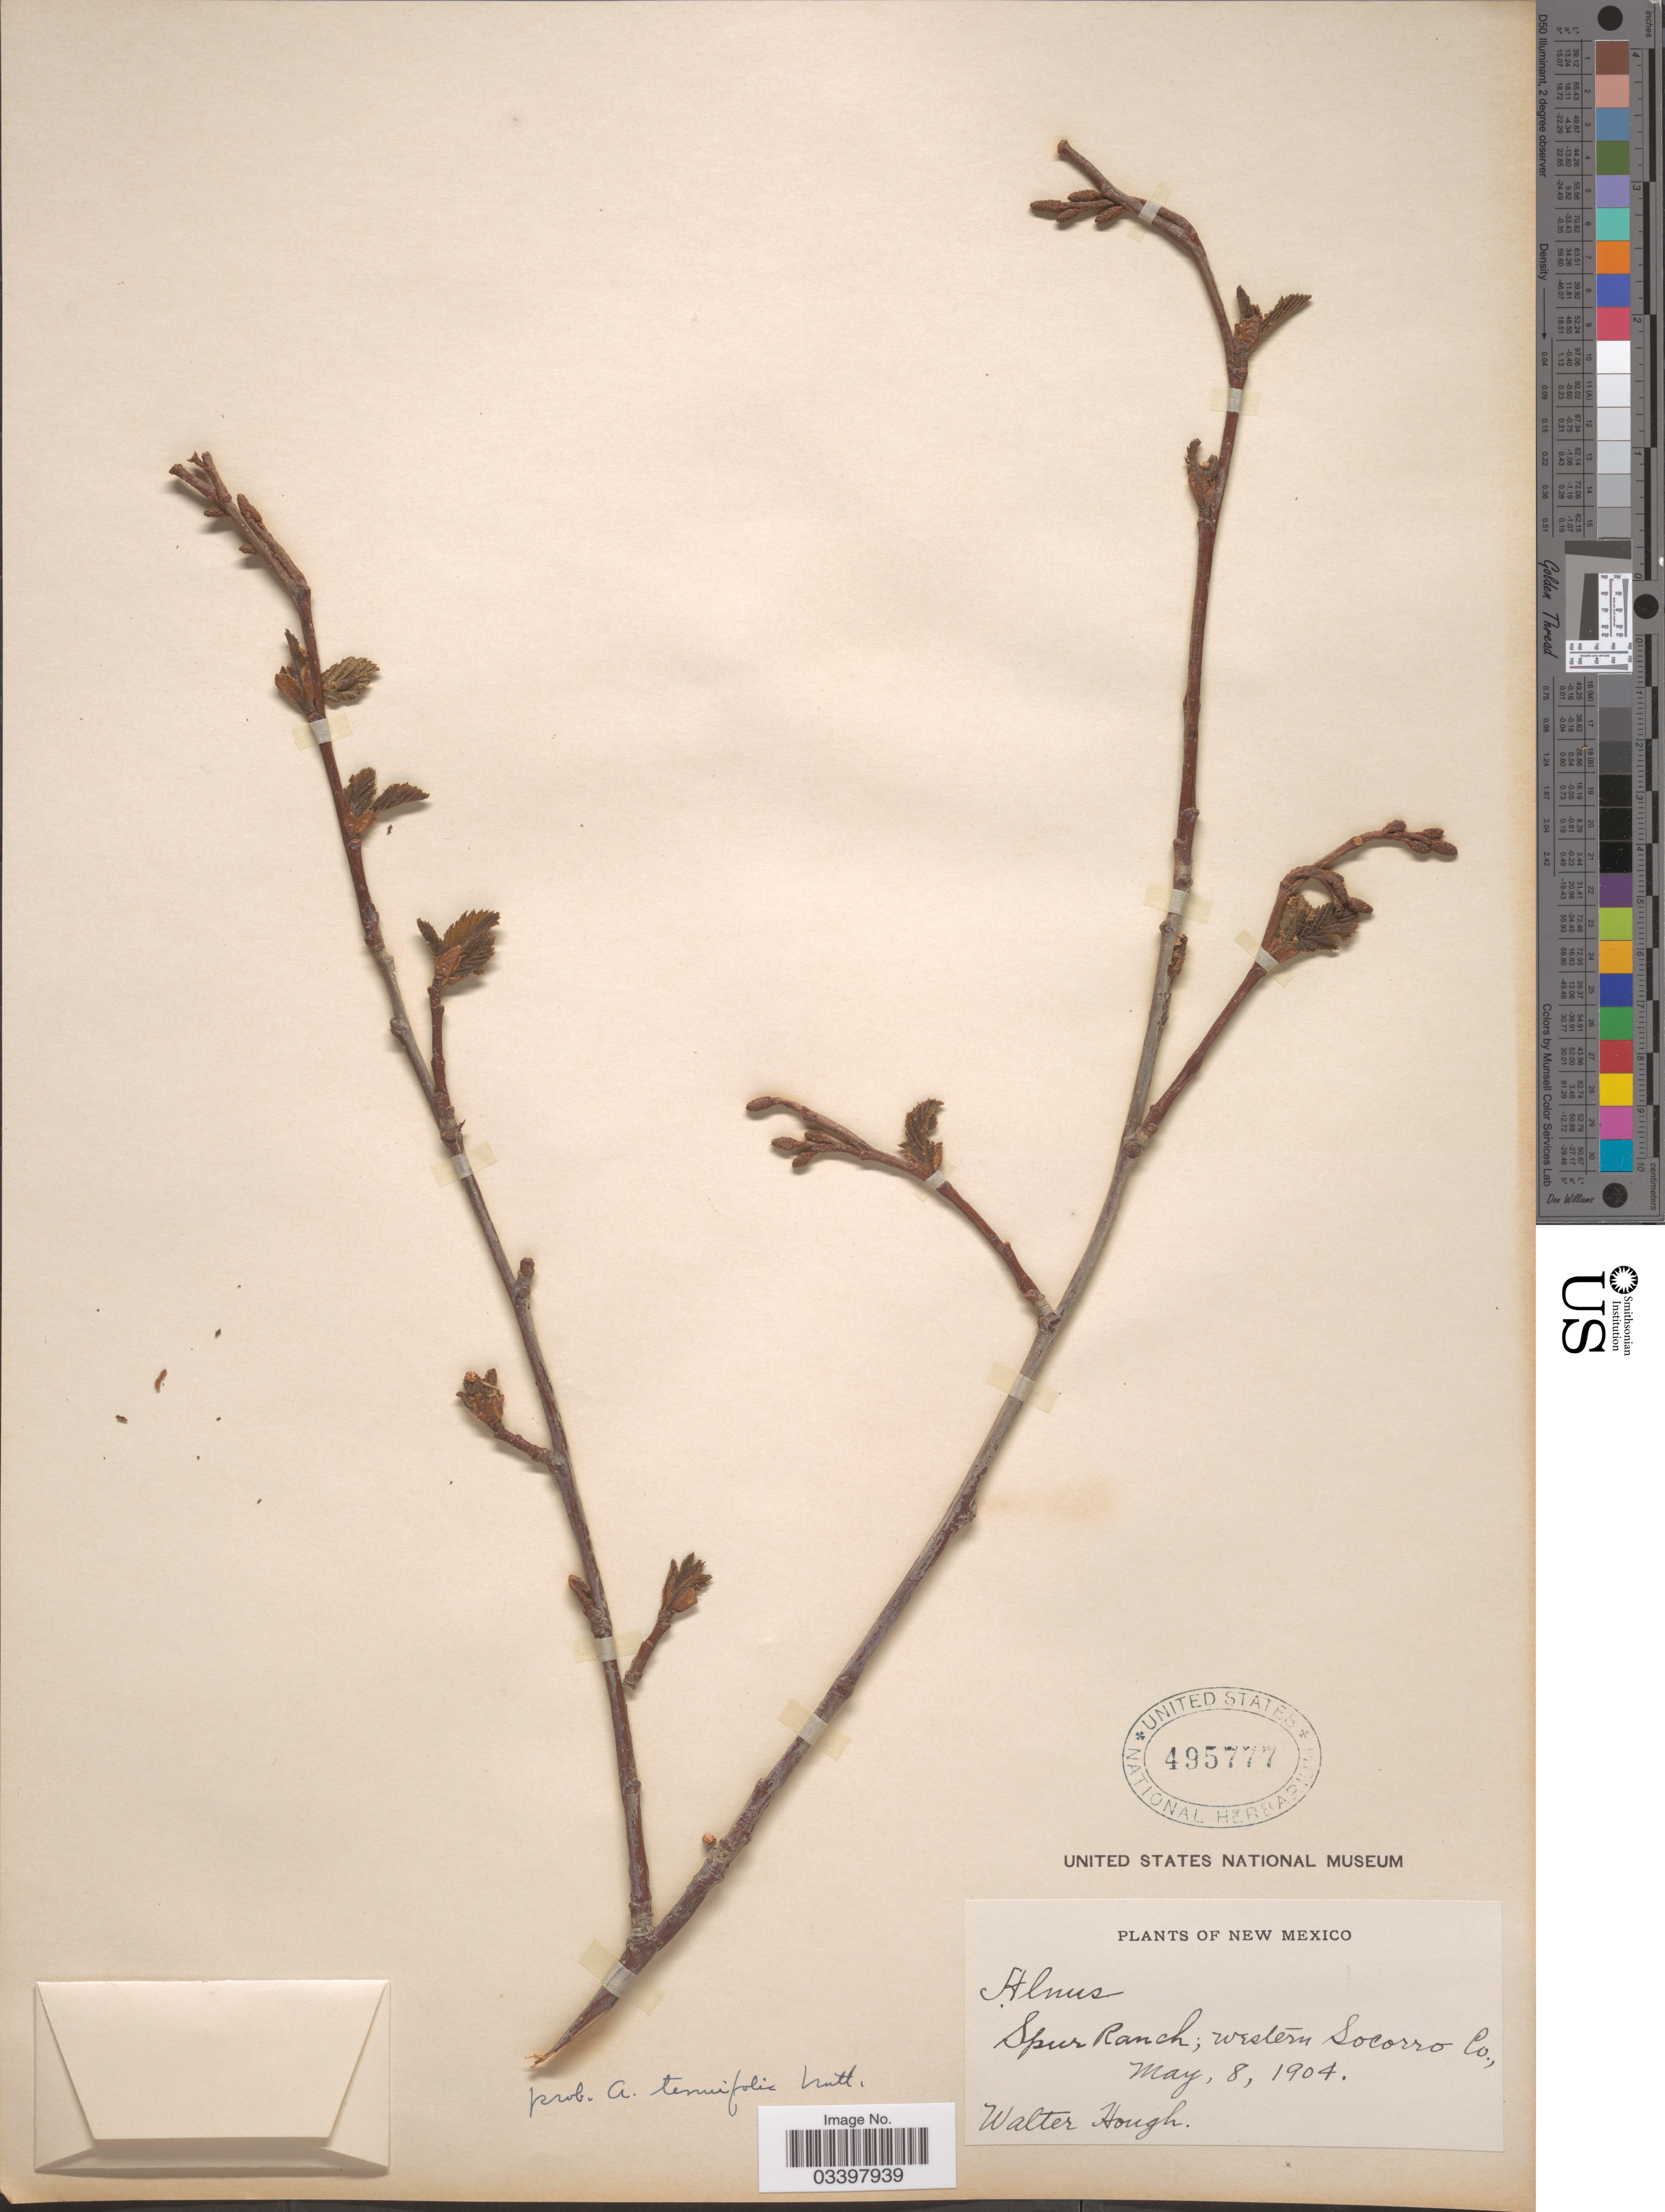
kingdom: Plantae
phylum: Tracheophyta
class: Magnoliopsida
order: Fagales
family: Betulaceae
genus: Alnus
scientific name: Alnus incana subsp. tenuifolia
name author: (Nutt.) Breitung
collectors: W. Hough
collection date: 1904-05-08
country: United States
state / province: New Mexico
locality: Spur Ranch; western Socorro Co.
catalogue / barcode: US 495777